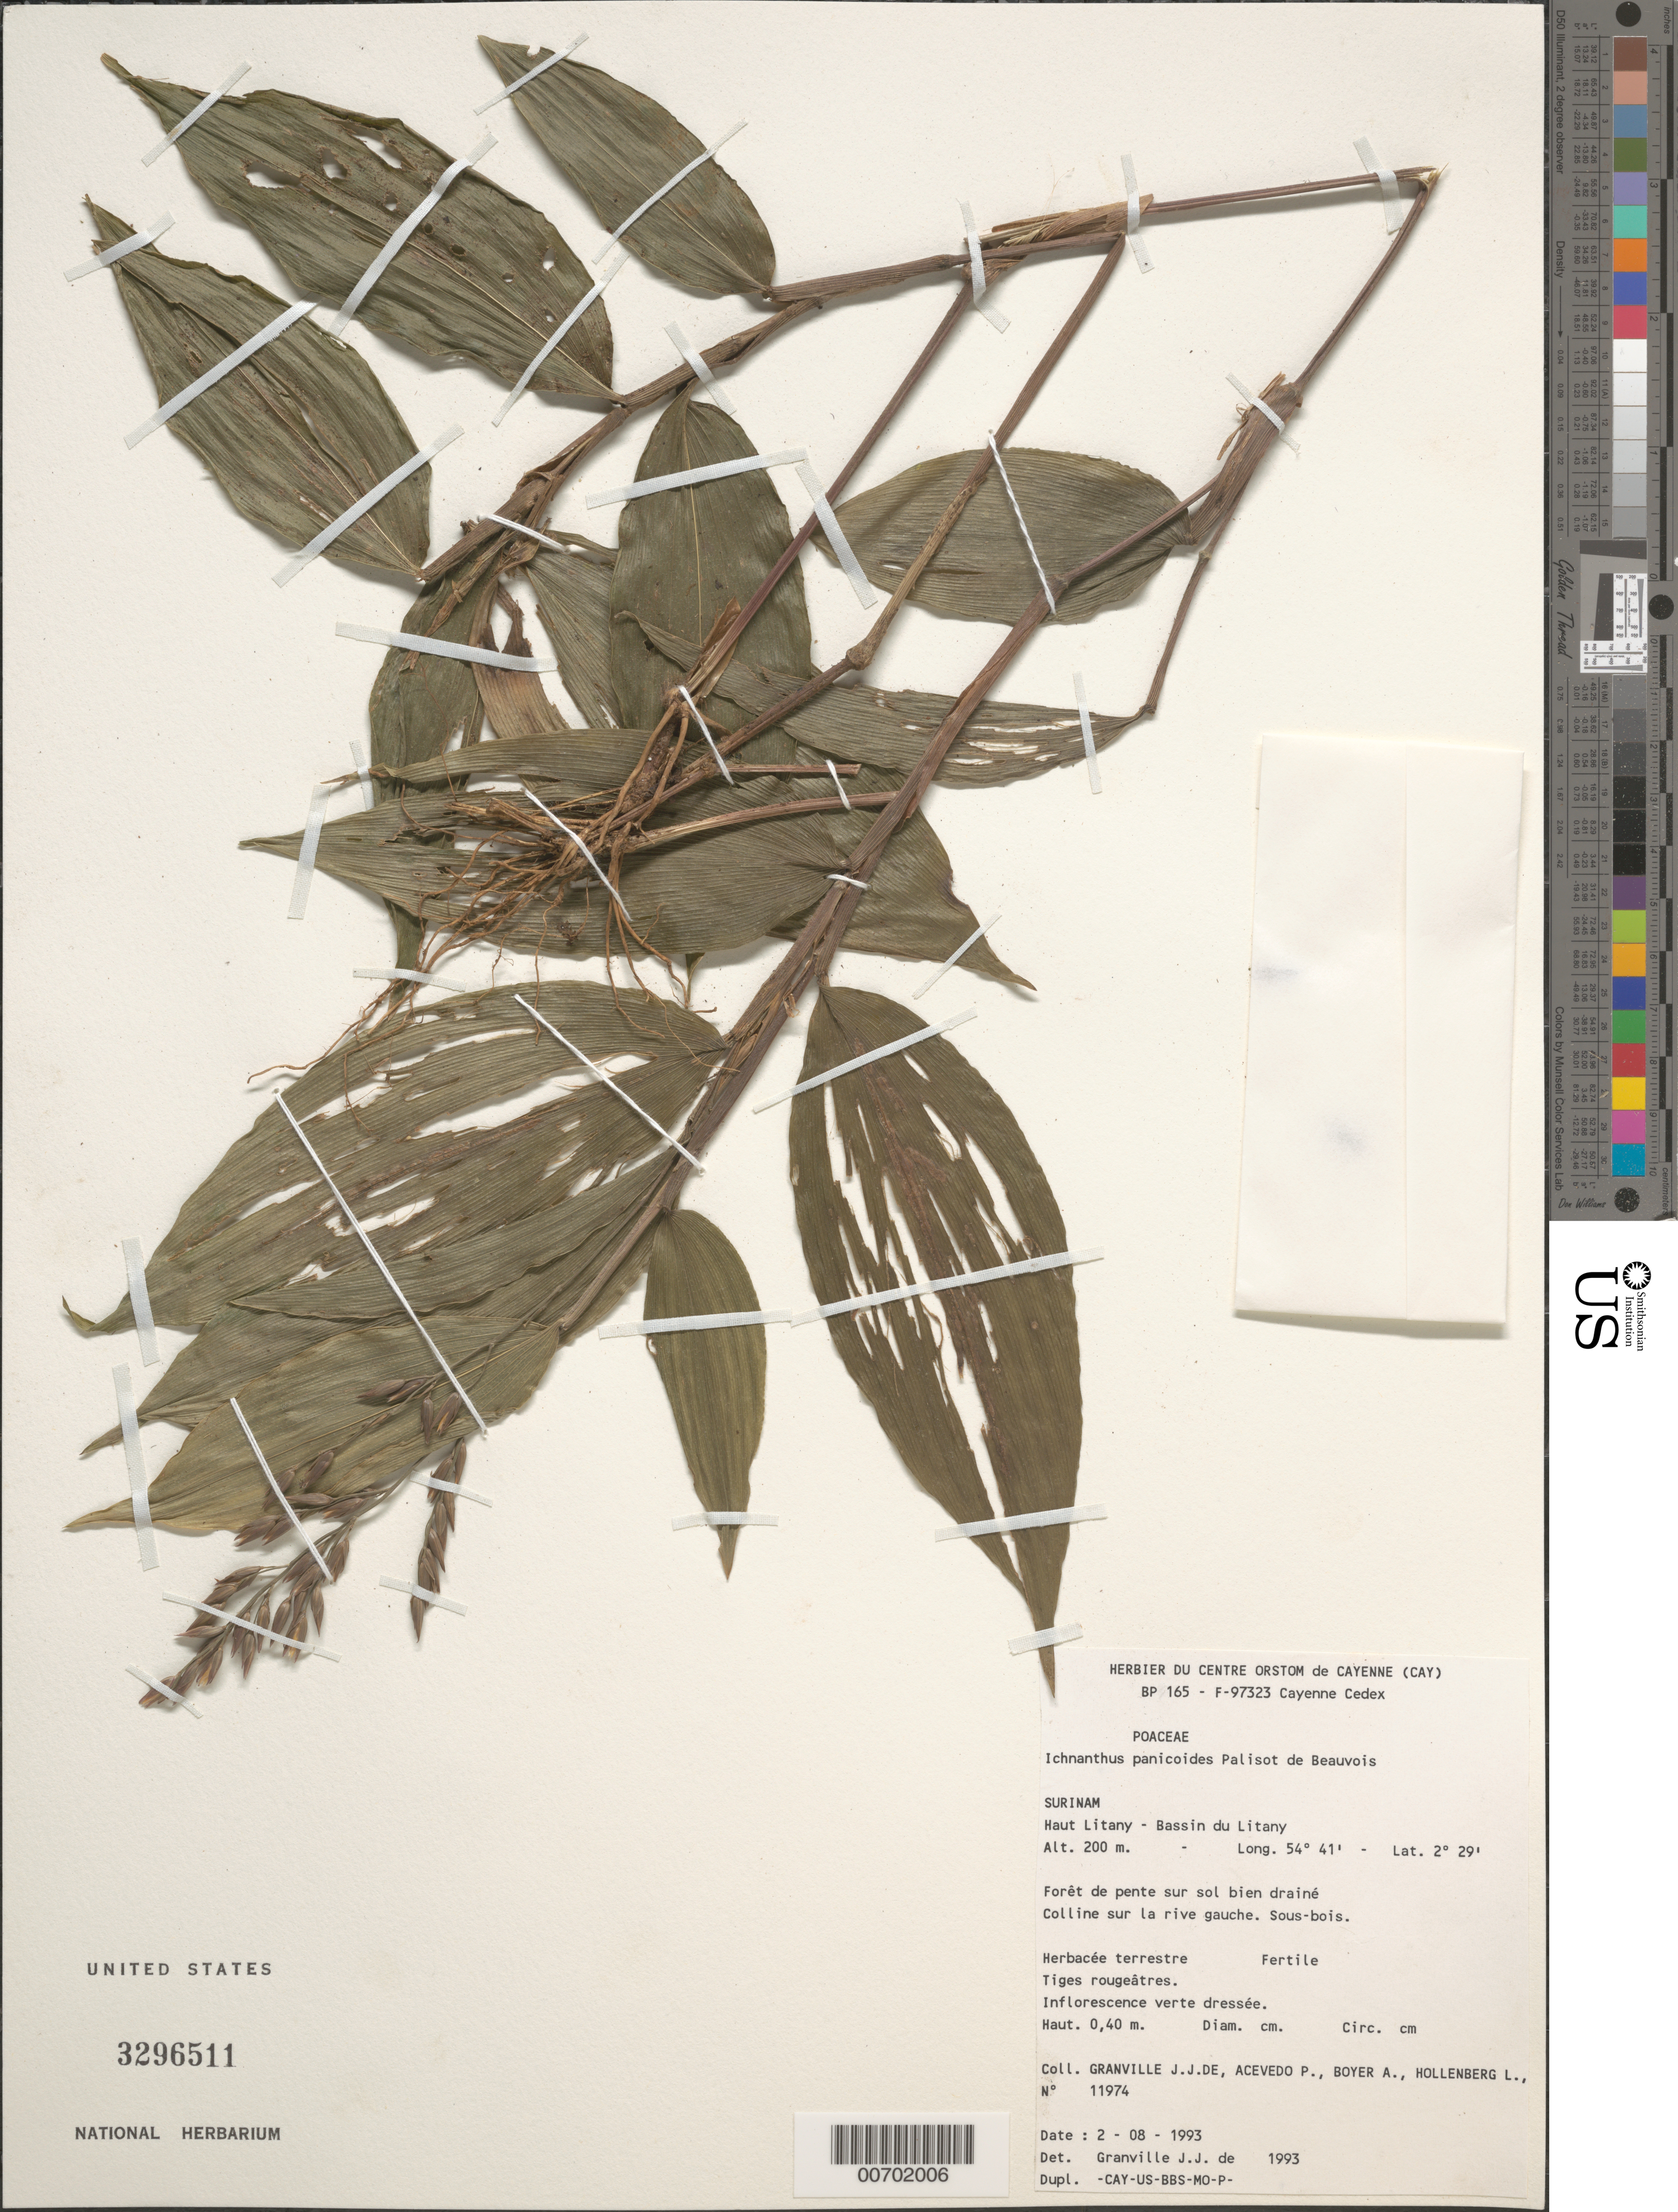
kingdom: Plantae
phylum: Tracheophyta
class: Liliopsida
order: Poales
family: Poaceae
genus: Ichnanthus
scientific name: Ichnanthus panicoides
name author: P. Beauv.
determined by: Granville, J. J. de, (CAY), Institut de Recherche pour le Developpement (IRD) (FRENCH GUIANA)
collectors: J.-J. de Granville, P. Acevedo-Rodr., A. Boyer & L. Hollenberg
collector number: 11974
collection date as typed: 2-Aug-93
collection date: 1993-08-02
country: Suriname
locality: Haut Litany, Bassin du Litany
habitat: Forêt de pente sur sol bien draine, colline sur la rive gauche. Sous bois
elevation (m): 200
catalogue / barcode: US 3296511